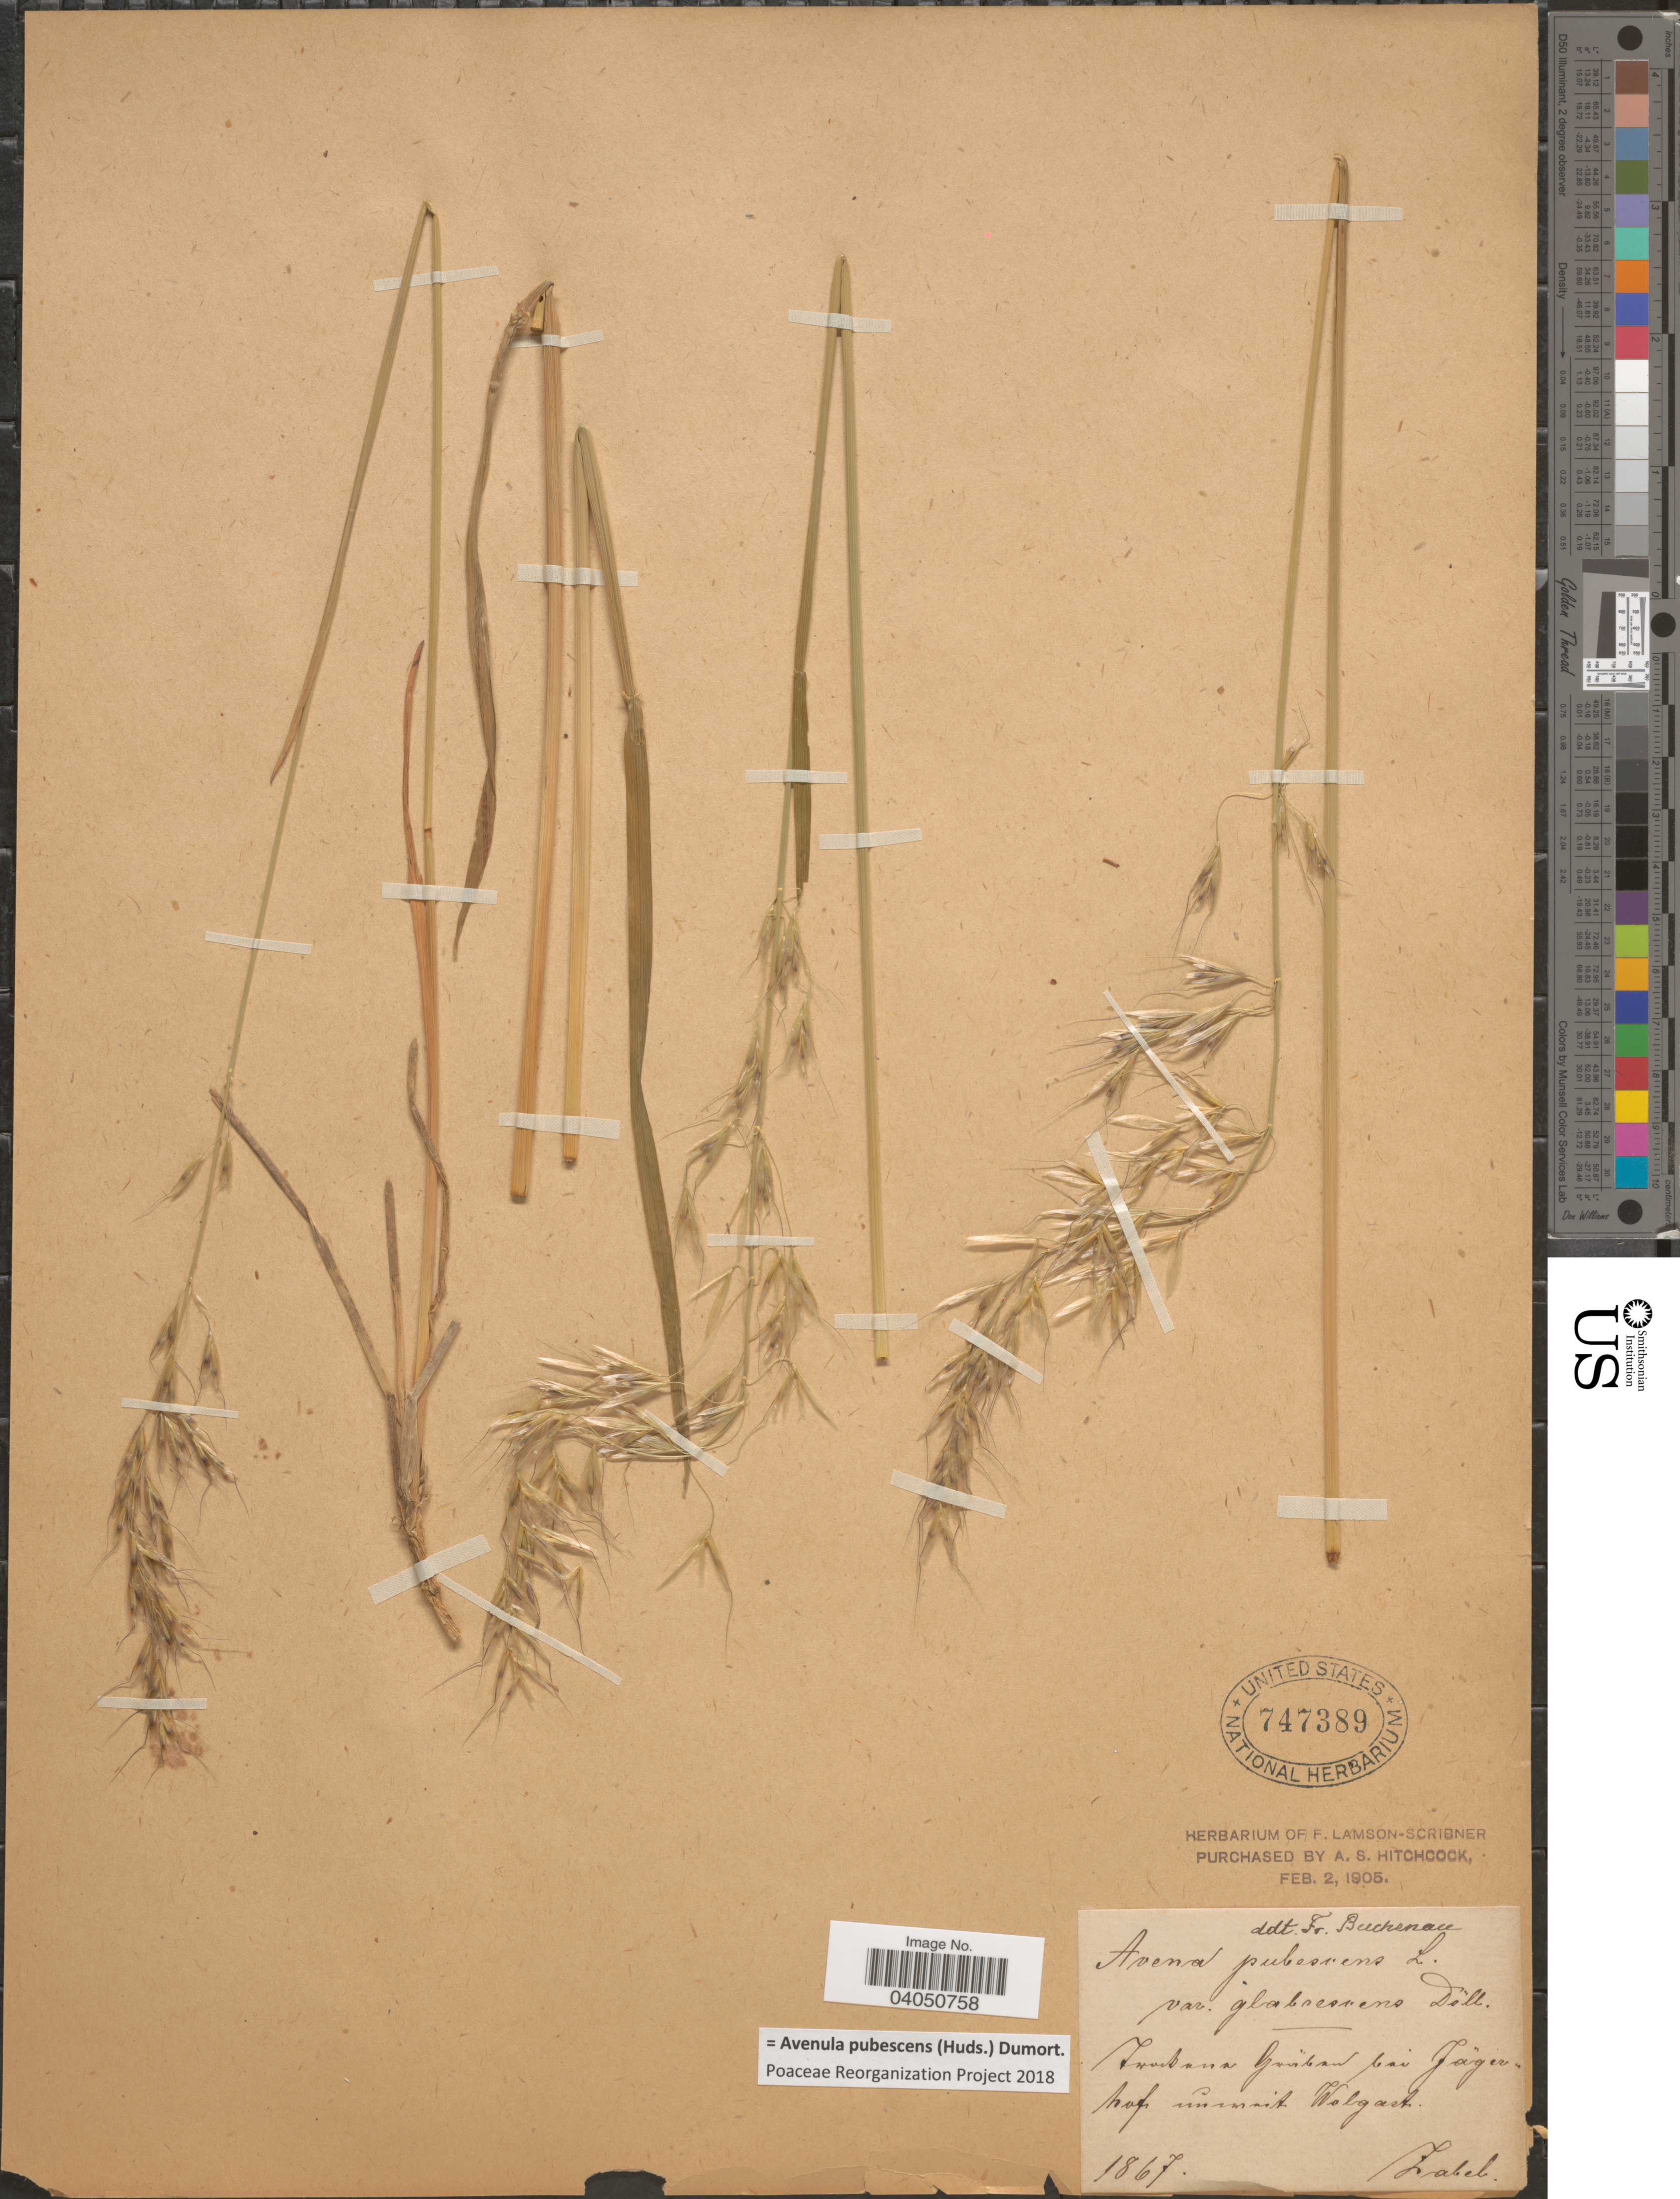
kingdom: Plantae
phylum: Tracheophyta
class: Liliopsida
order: Poales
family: Poaceae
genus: Avenula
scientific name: Avenula pubescens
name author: (Huds.) Dumort.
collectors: H. Zabel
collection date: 1867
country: Germany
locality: Zwibana Gaviban bai Jäger-hof umimaik Wolgast. [interpreted]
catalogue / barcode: US 747389